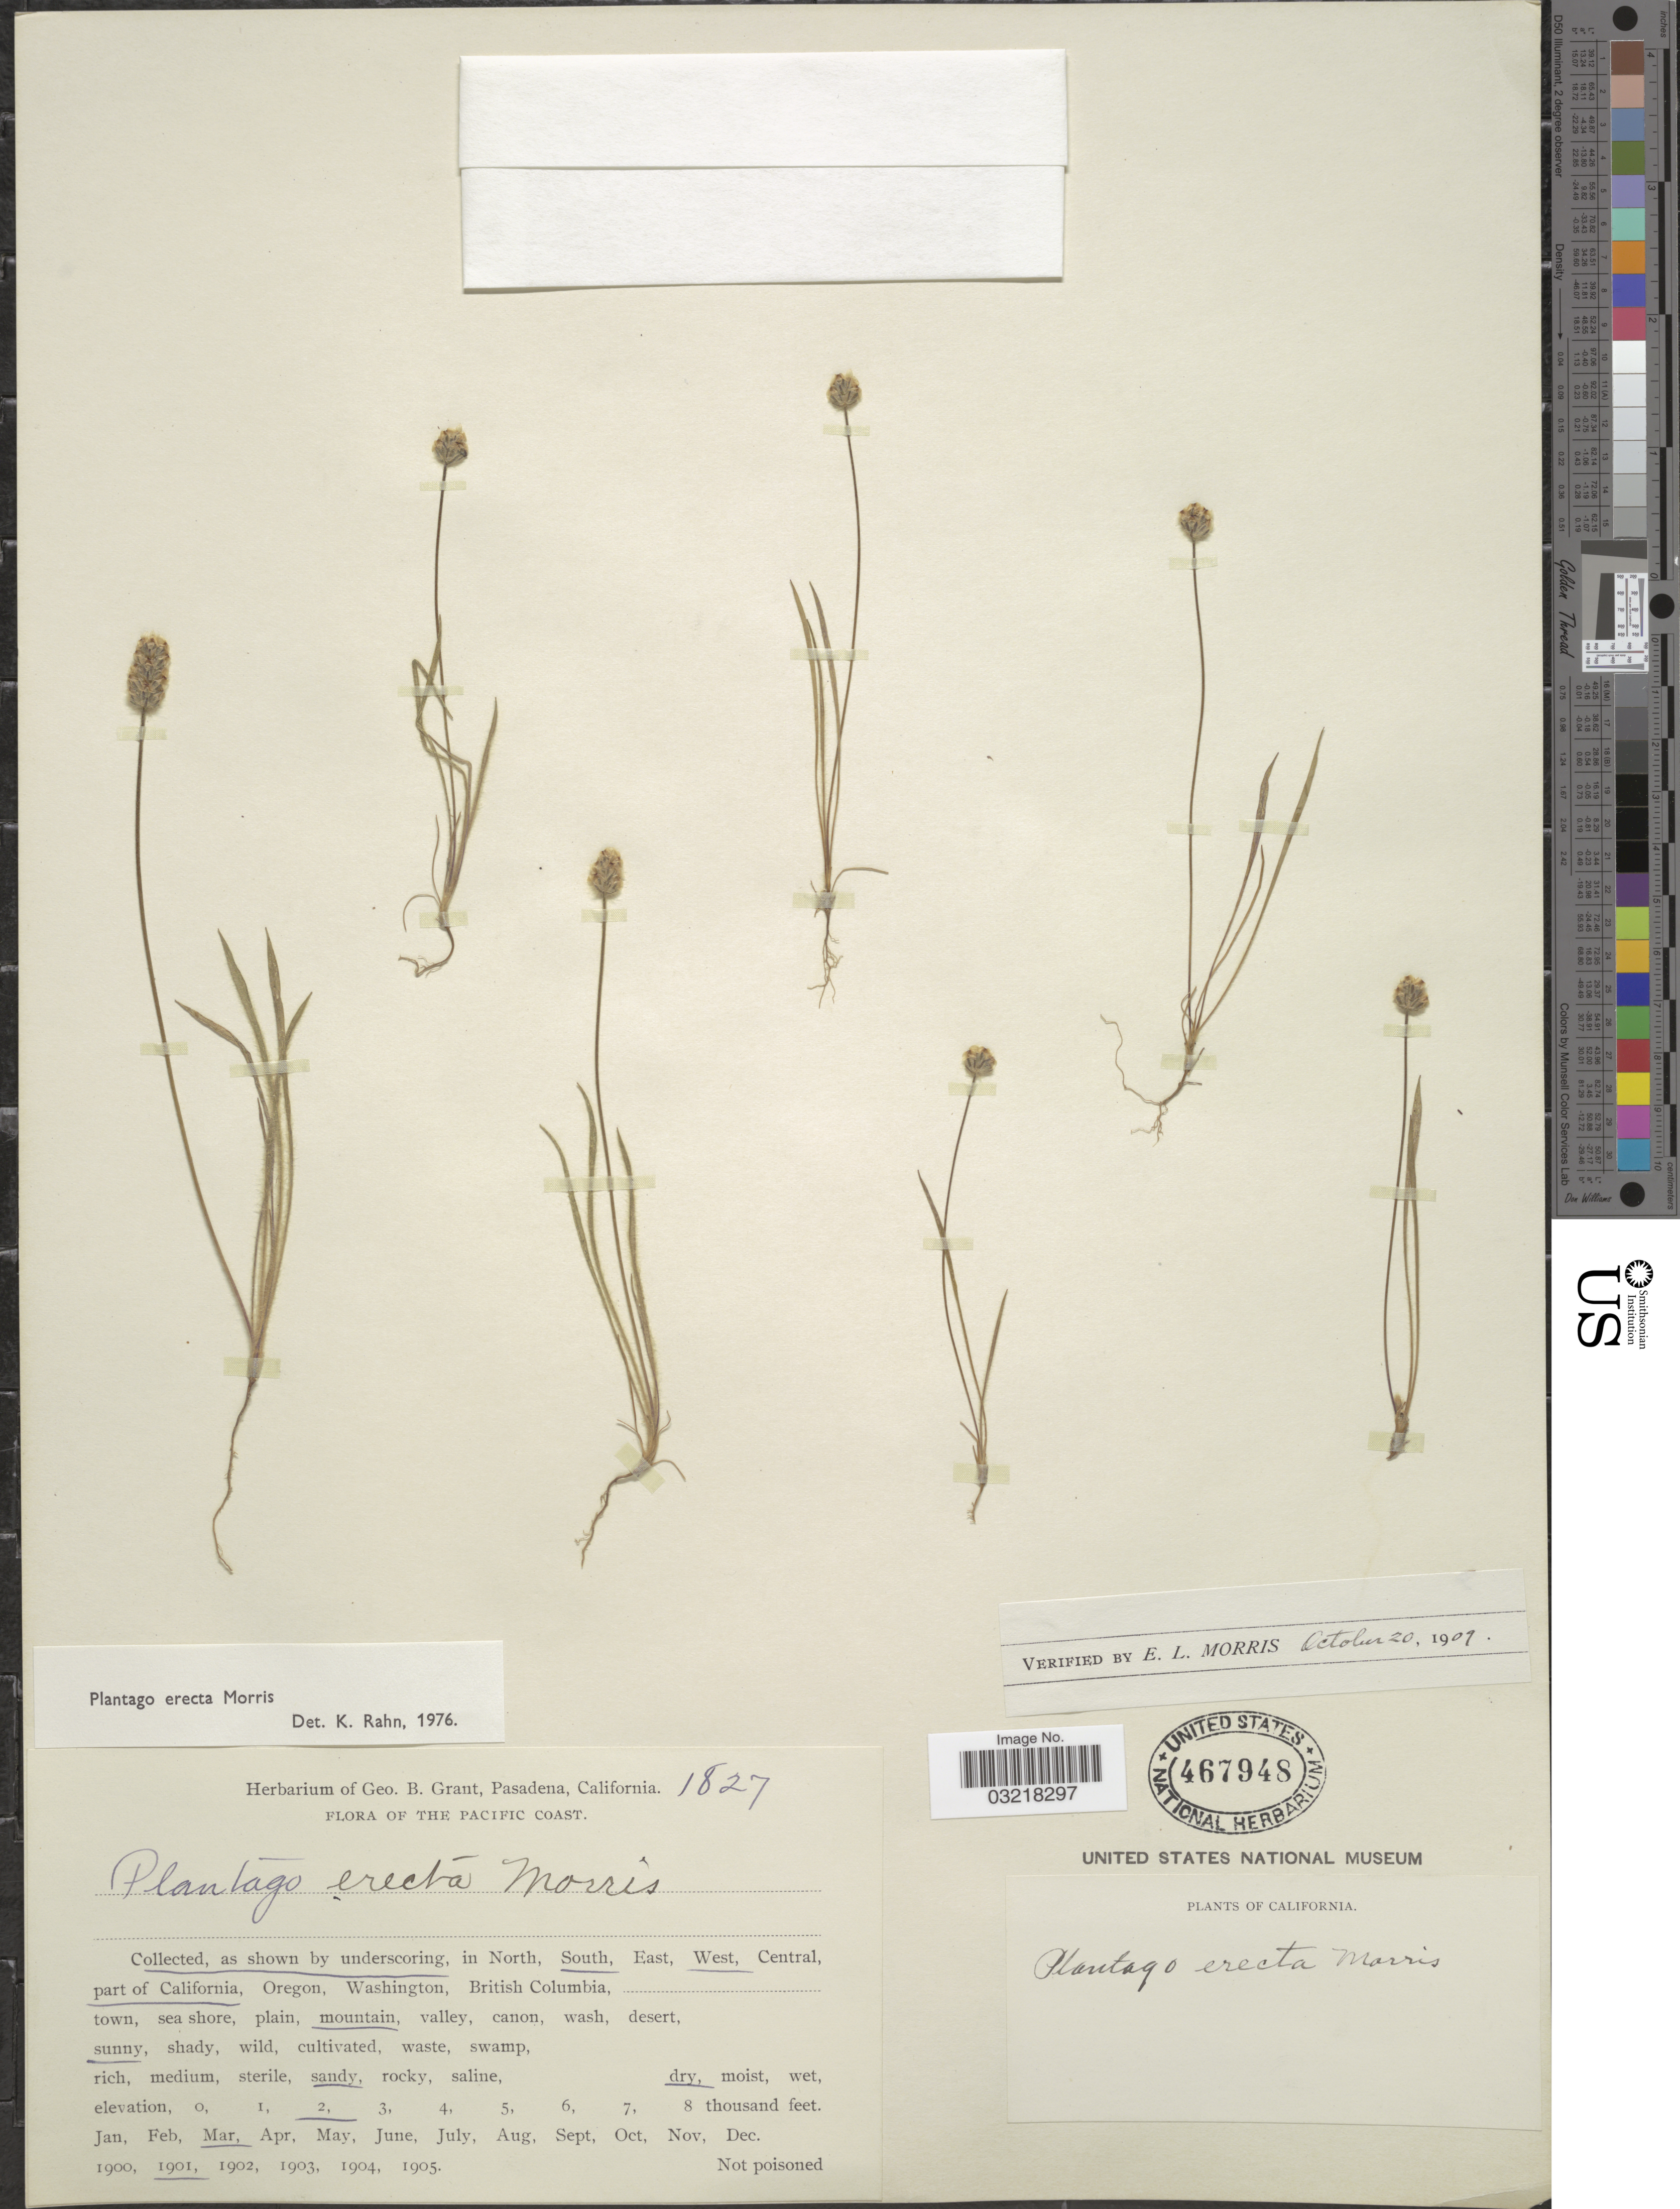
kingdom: Plantae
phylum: Tracheophyta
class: Magnoliopsida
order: Lamiales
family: Plantaginaceae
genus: Plantago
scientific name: Plantago erecta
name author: Morris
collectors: ex herb. Geo. B. Grant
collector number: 1827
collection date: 1901-03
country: United States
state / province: California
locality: The Pacific Coast. South, West, part of California.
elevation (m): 610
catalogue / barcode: US 467948